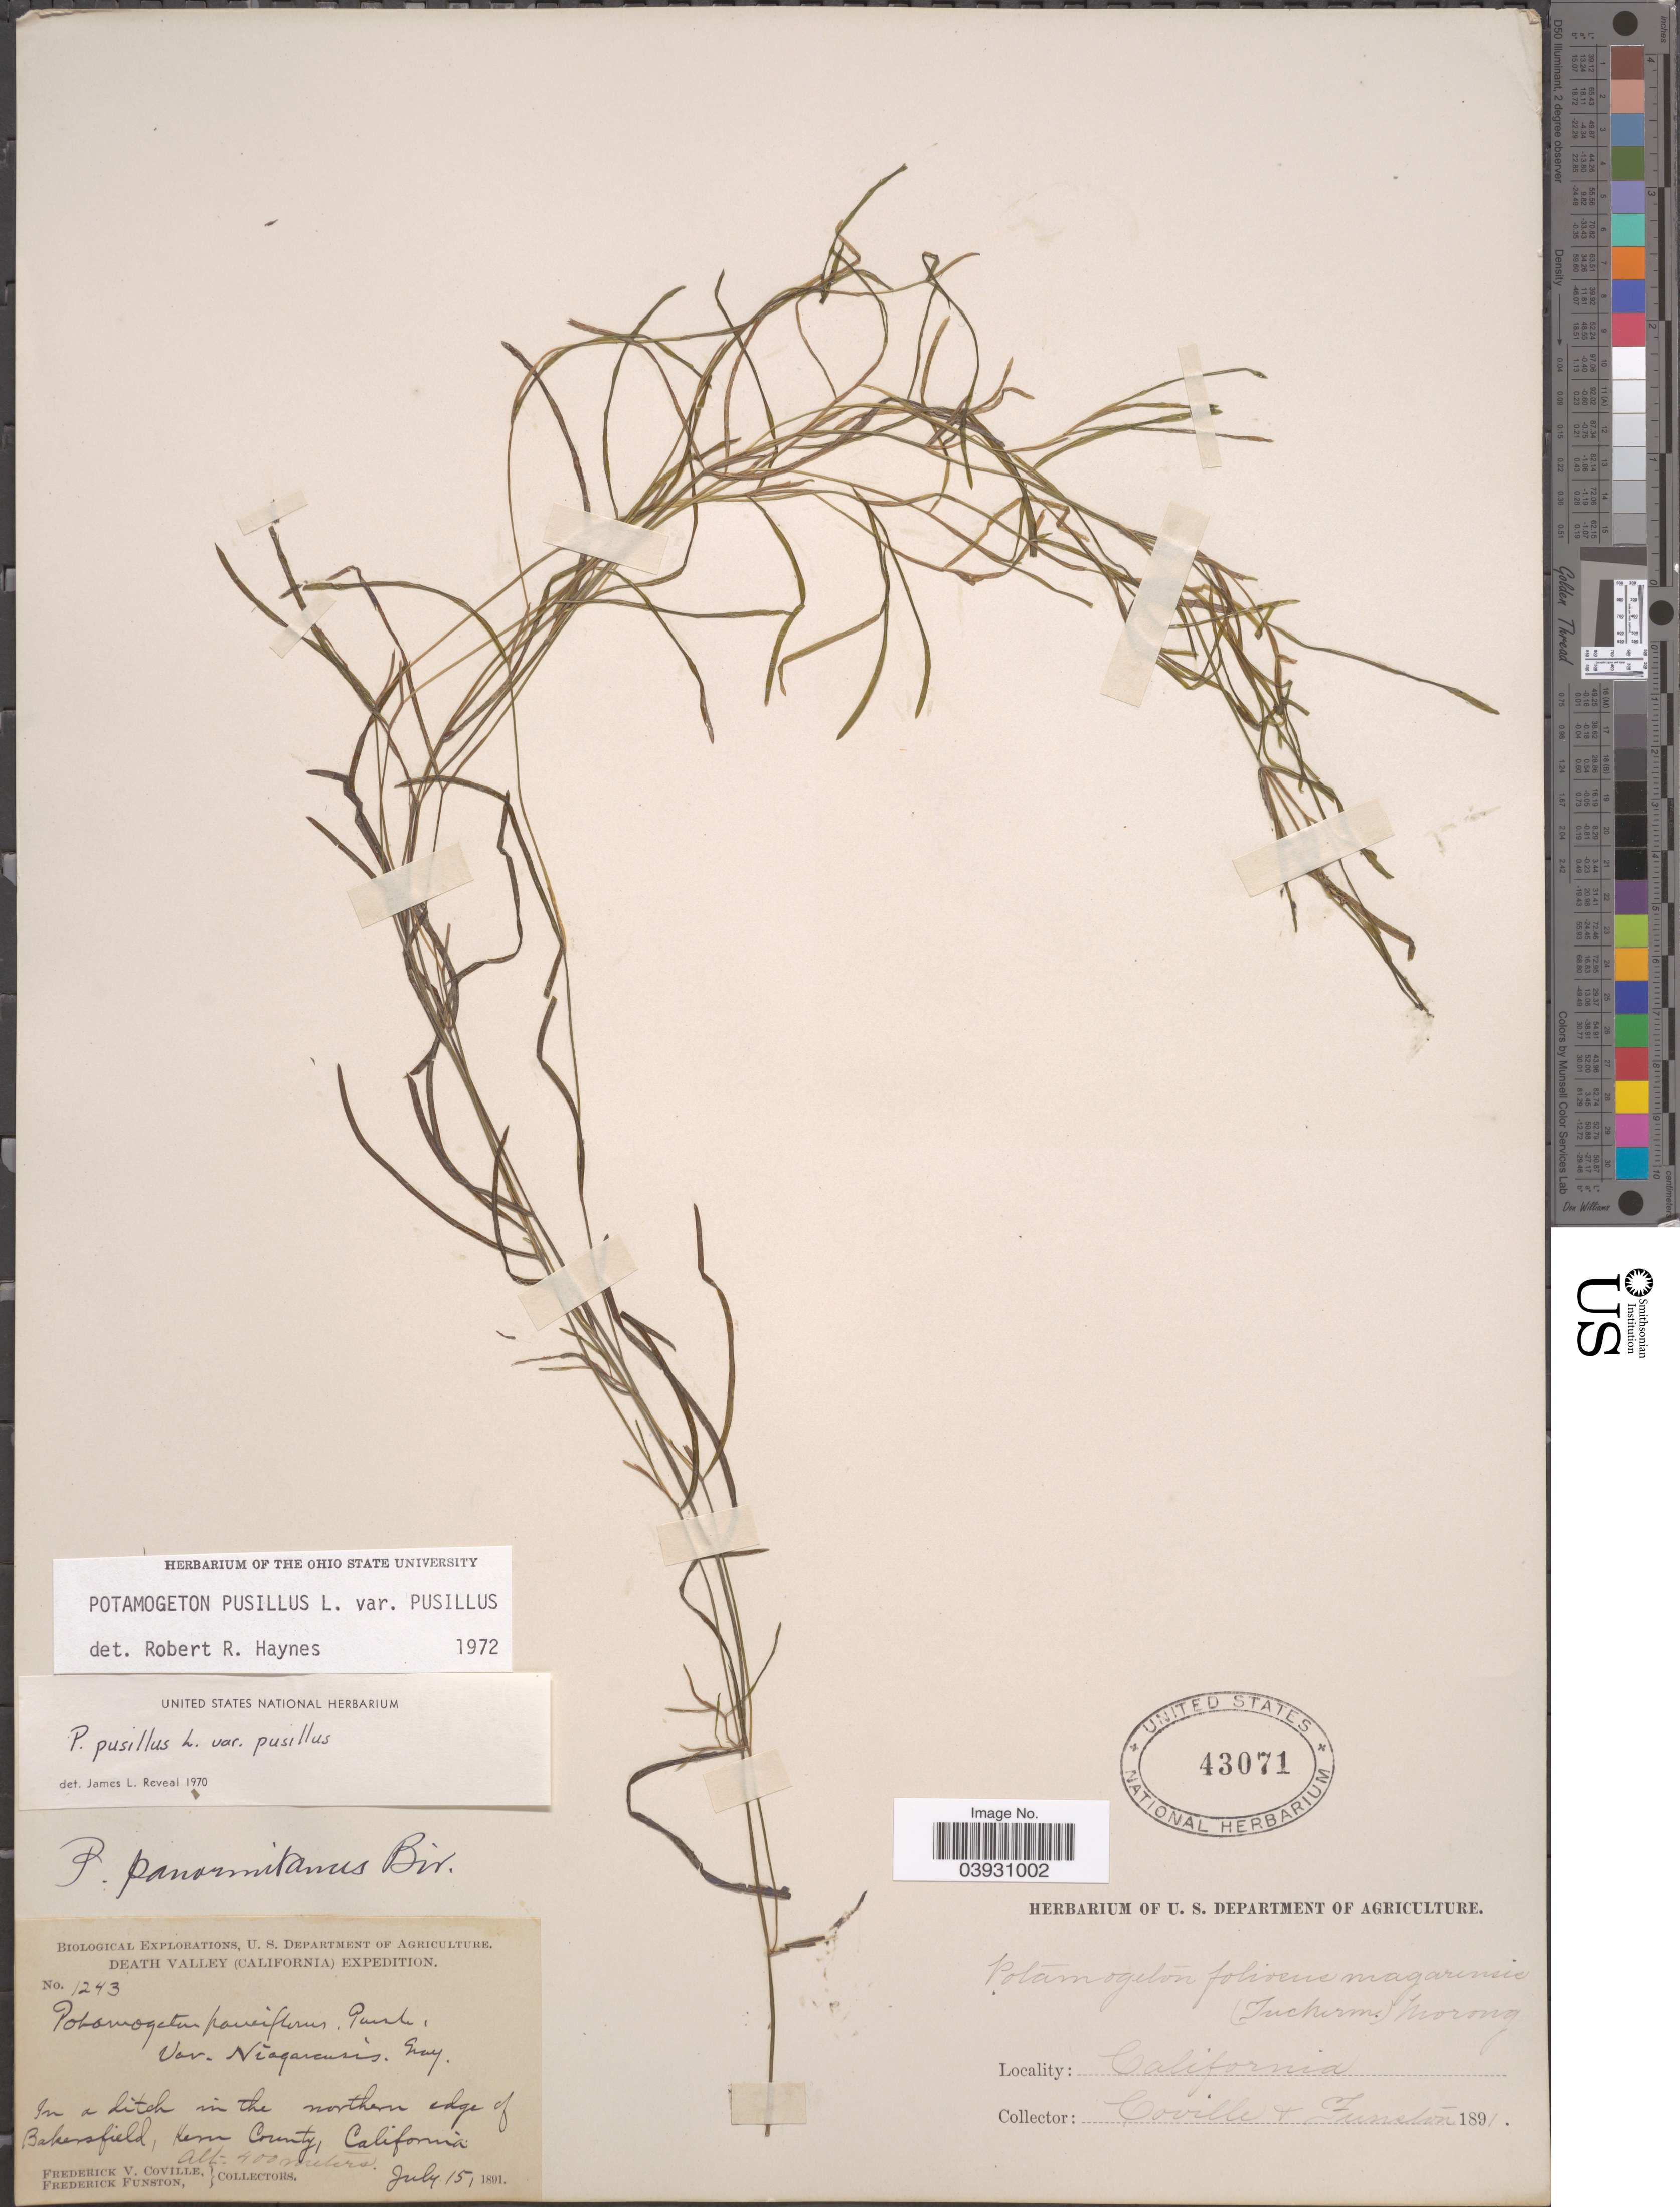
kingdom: Plantae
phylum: Tracheophyta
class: Liliopsida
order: Alismatales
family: Potamogetonaceae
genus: Potamogeton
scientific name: Potamogeton pusillus var. pusillus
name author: L.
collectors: F. V. Coville & F. Funston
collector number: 1243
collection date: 1891-07-15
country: United States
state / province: California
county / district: Kern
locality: Death Valley (California). In a ditch in the northern edge of Bakersfield, Kern County.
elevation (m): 400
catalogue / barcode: US 43071